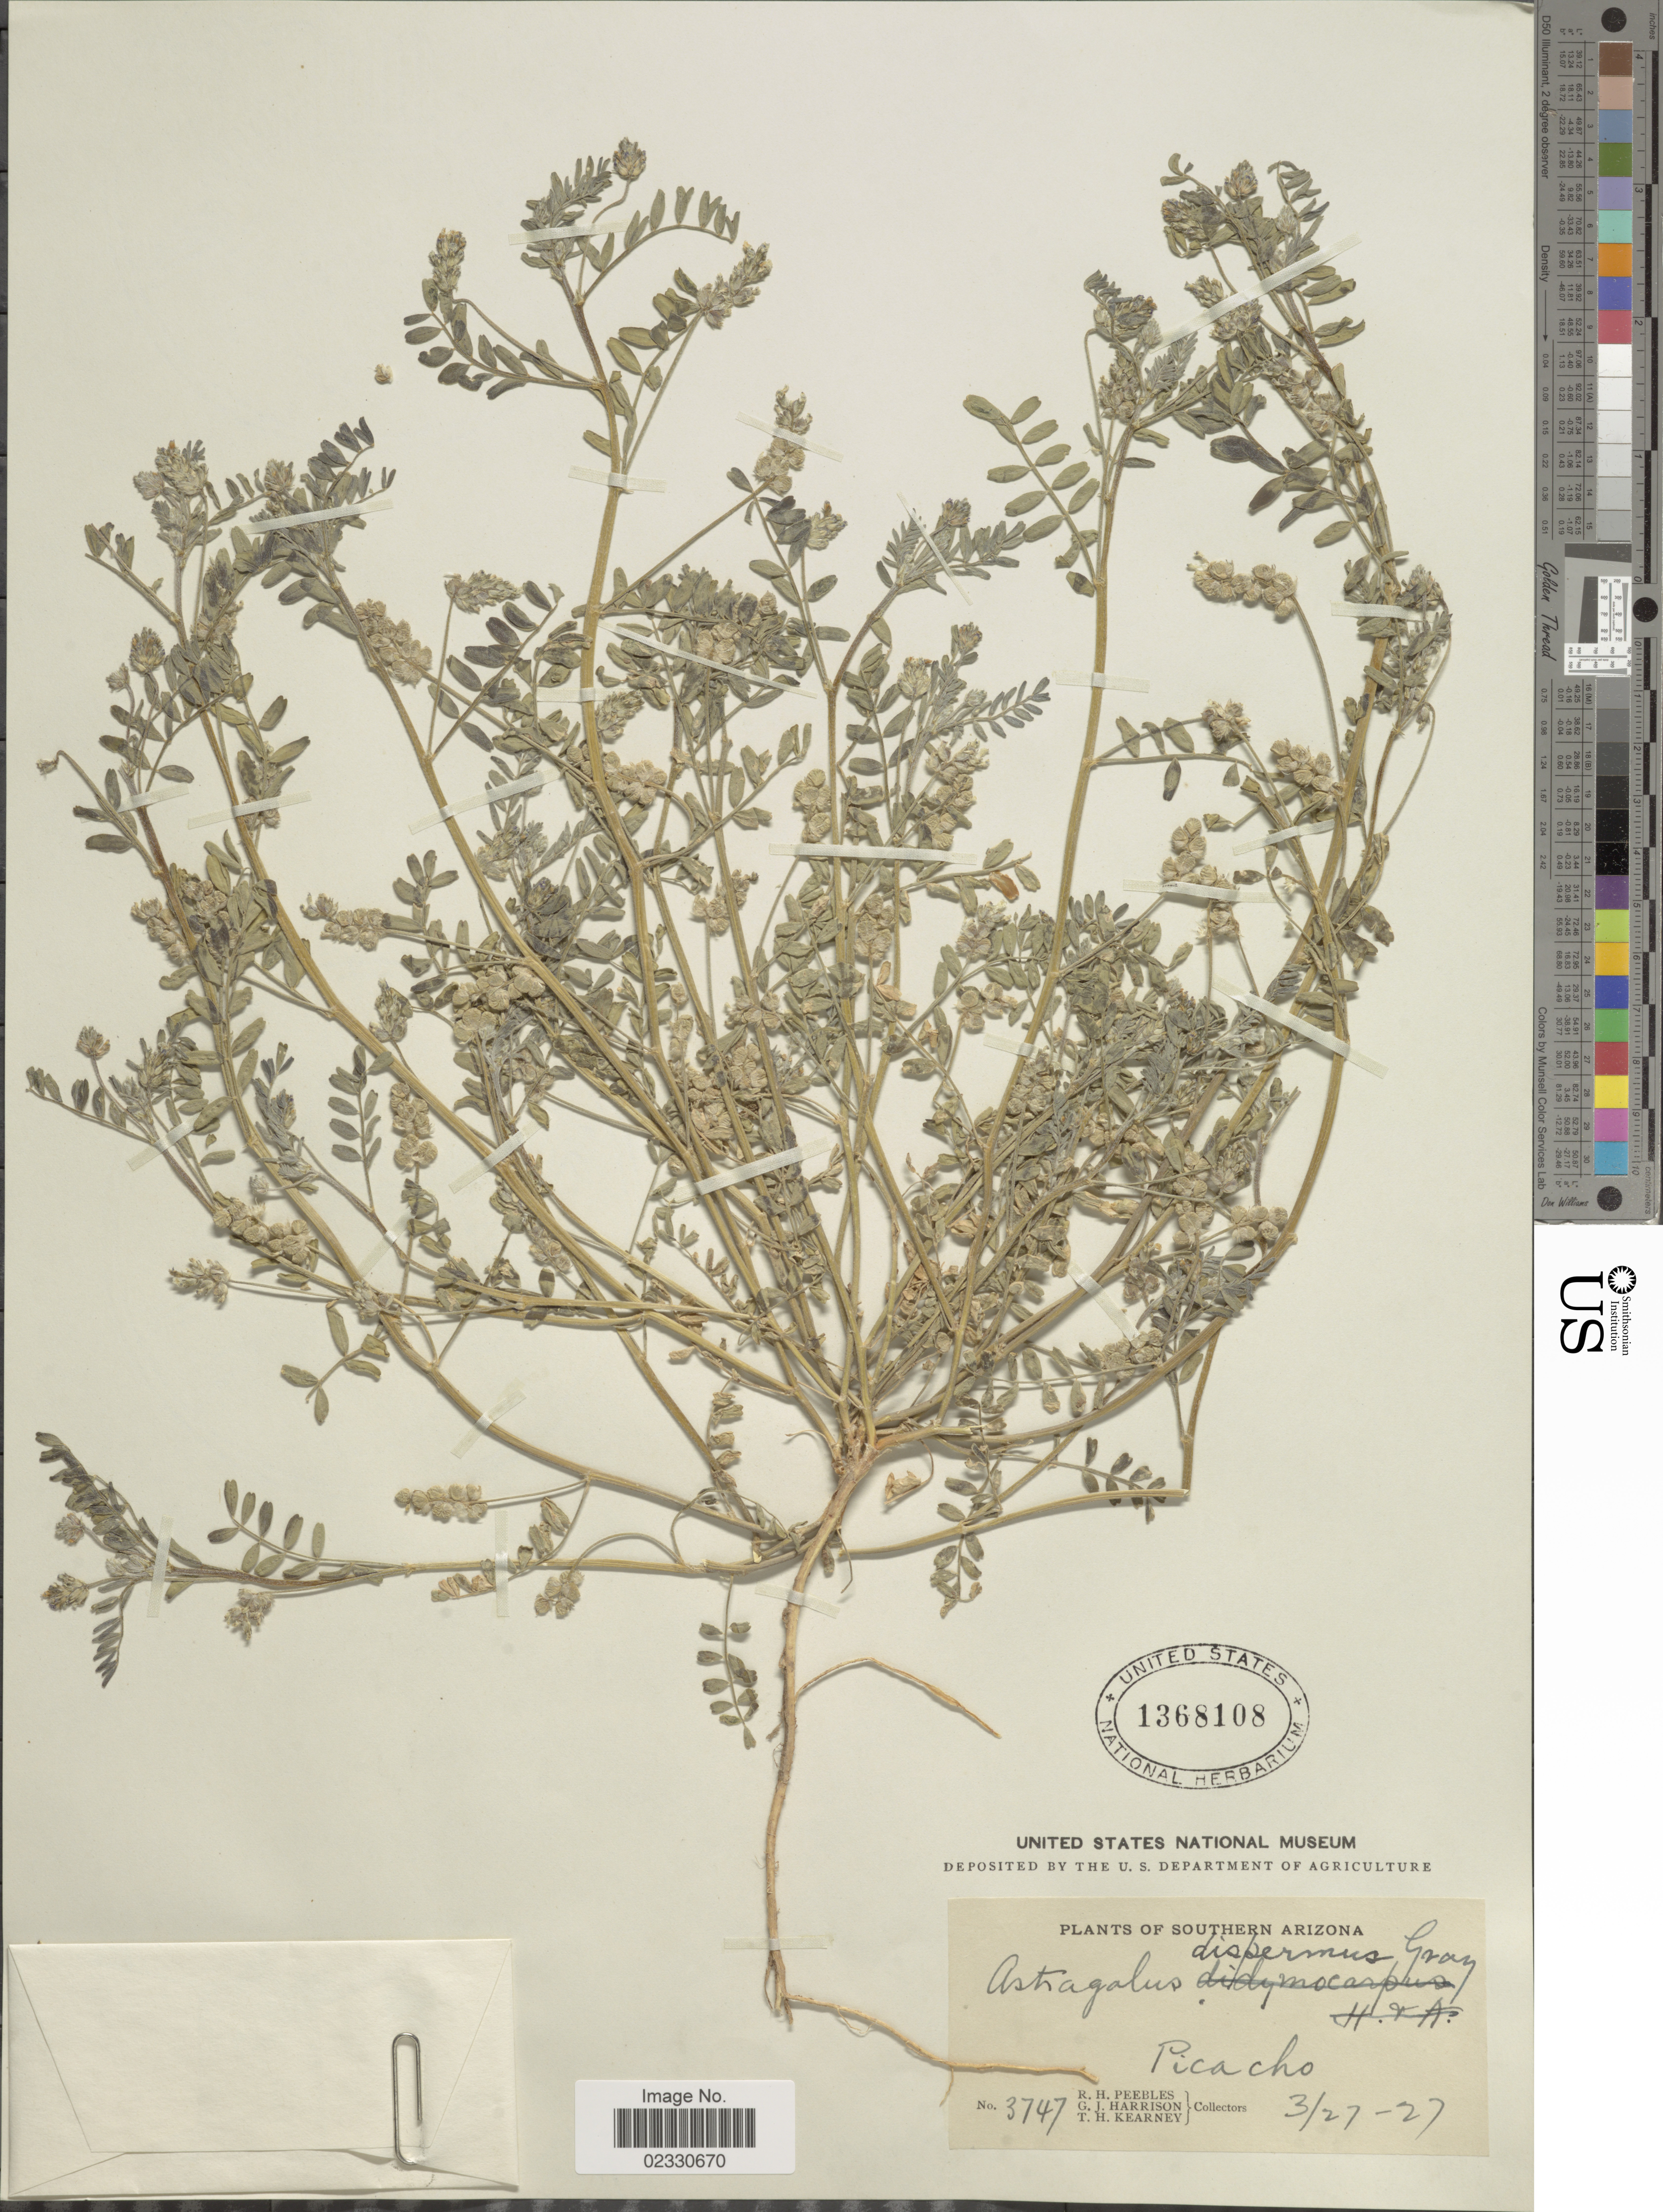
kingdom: Plantae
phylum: Tracheophyta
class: Magnoliopsida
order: Fabales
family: Fabaceae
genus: Astragalus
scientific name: Astragalus dispermus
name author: A. Gray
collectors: R. H. Peebles, G. J. Harrison & T. H. Kearney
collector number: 3747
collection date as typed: Transcribed d/m/y: 27/3/27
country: United States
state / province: Arizona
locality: Southern Arizona, Picacho.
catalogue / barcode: US 1368108